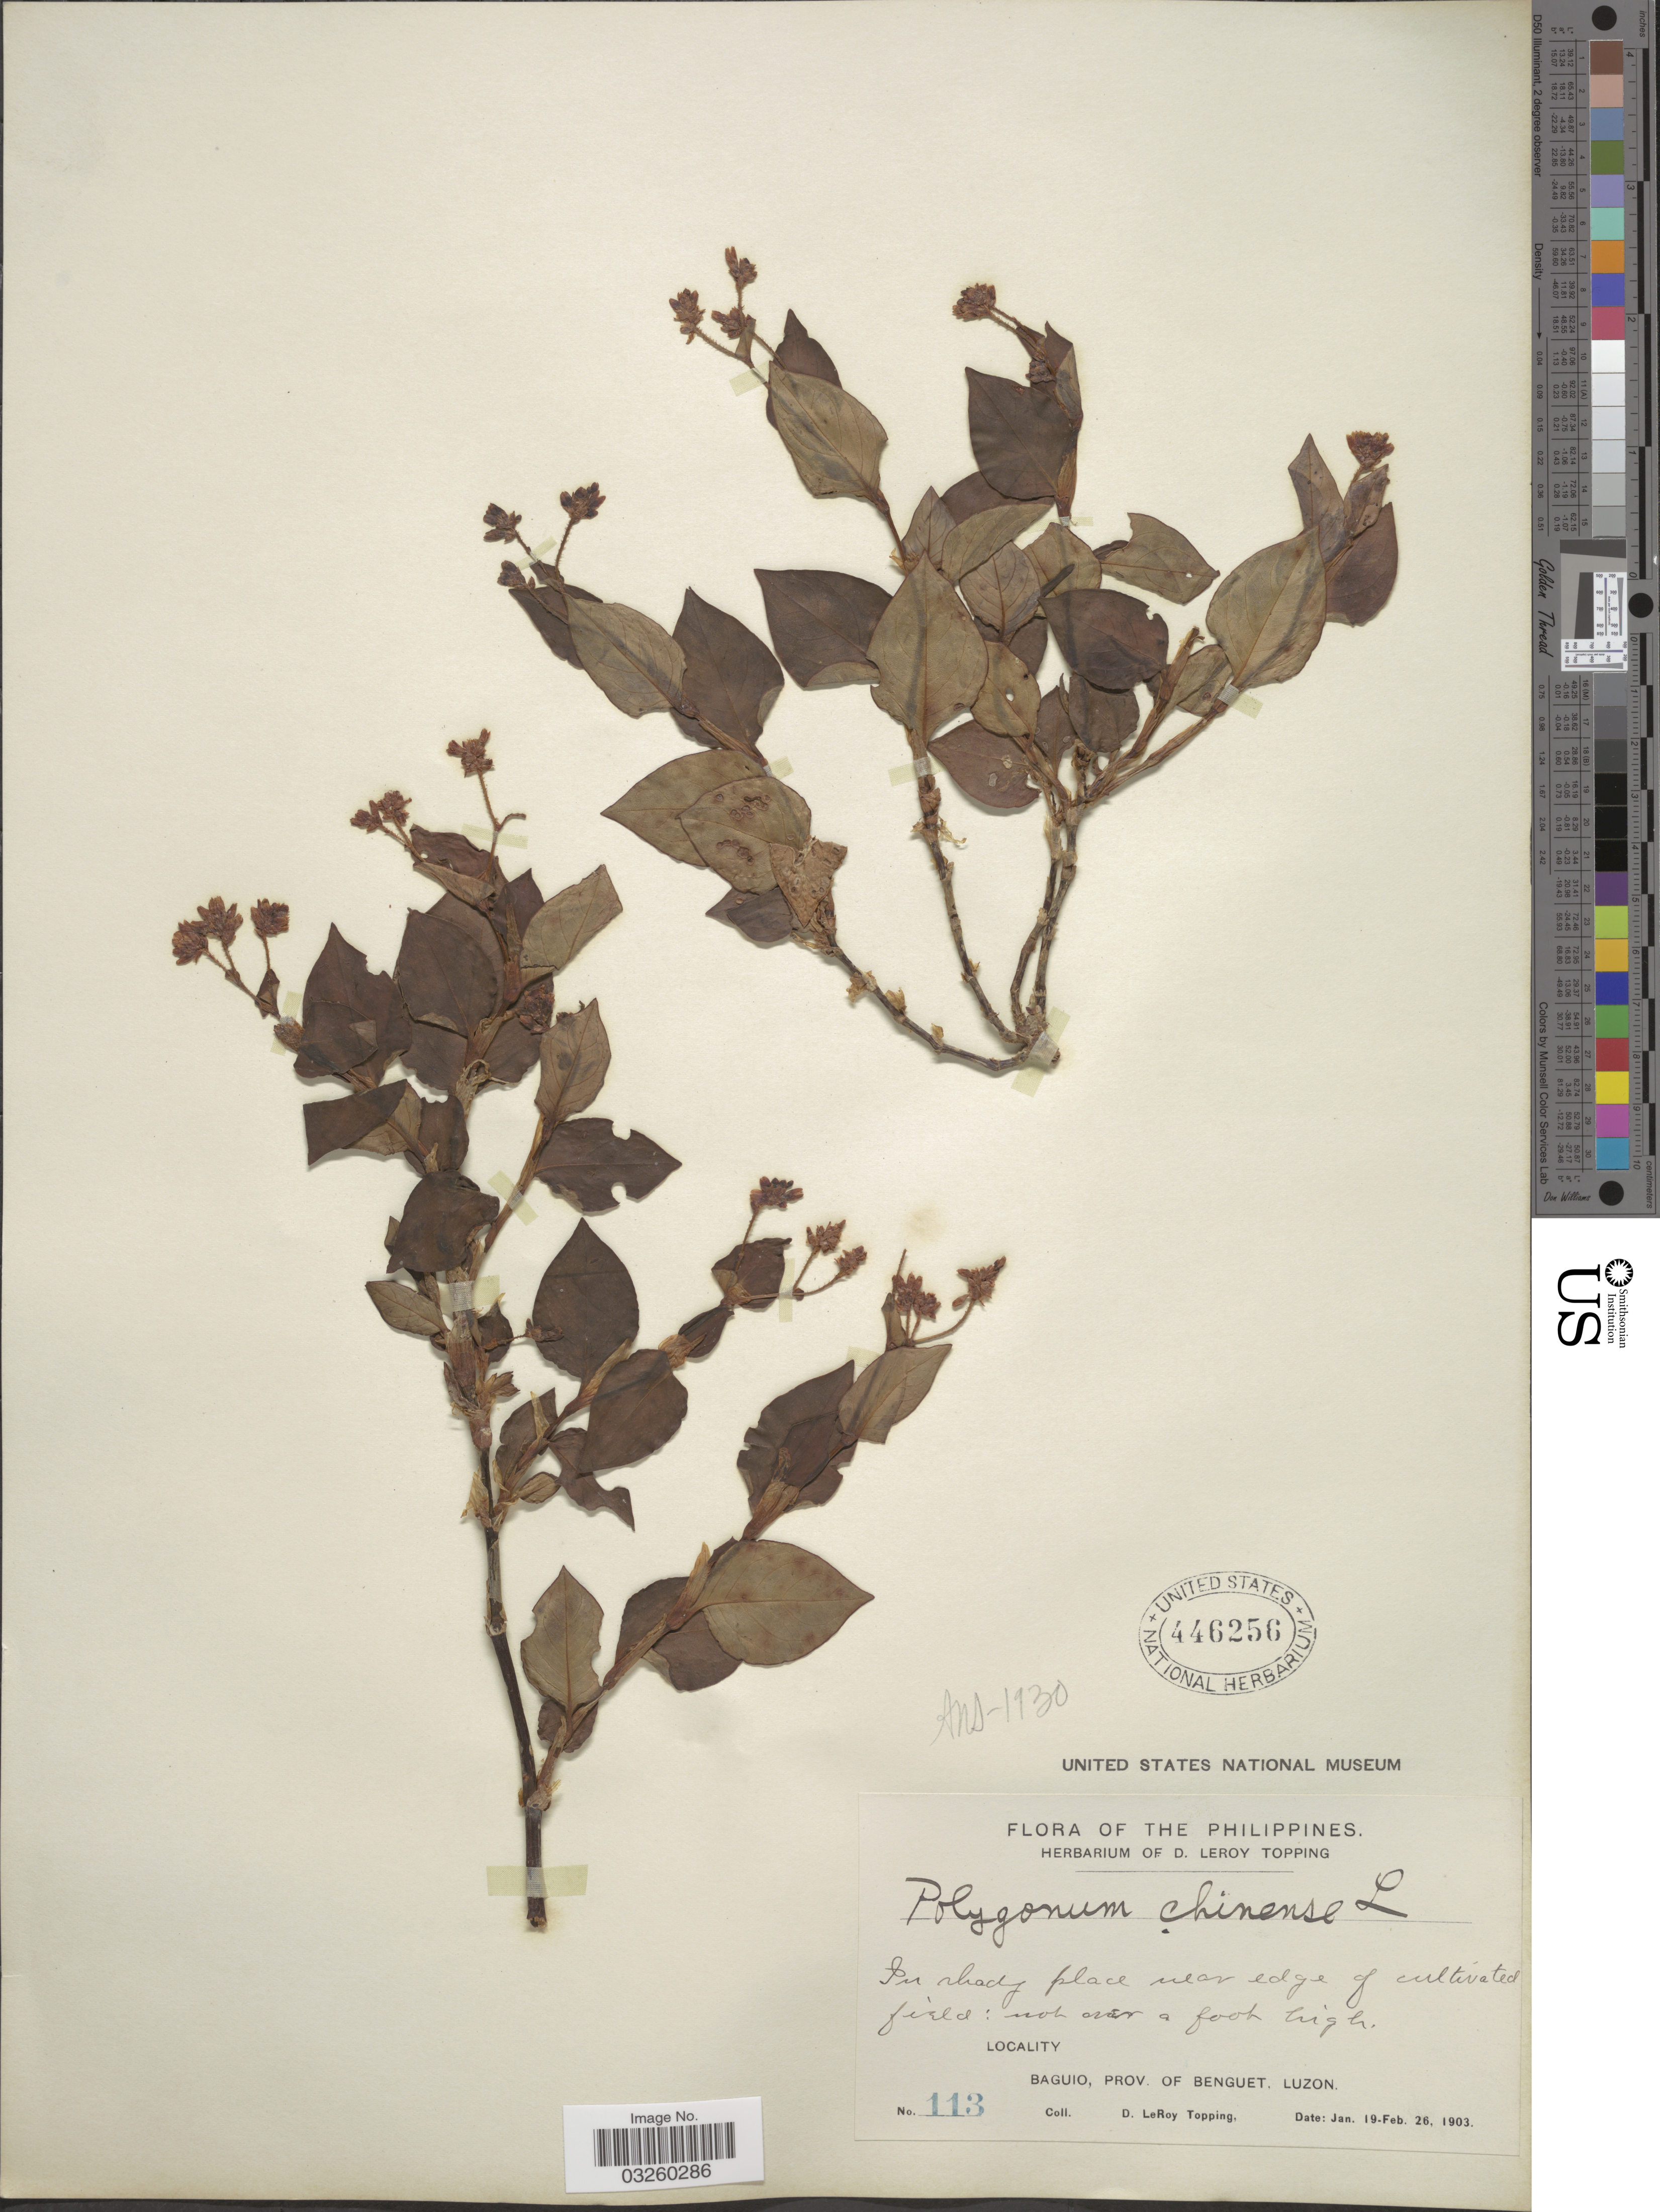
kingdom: Plantae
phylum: Tracheophyta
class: Magnoliopsida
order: Caryophyllales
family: Polygonaceae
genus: Polygonum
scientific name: Polygonum chinense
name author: L.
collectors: D. L. Topping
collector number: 113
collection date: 1903-01-19/1903-02-26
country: Philippines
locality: In shady place near edge of cultivated field. Baguio, Prov. of Benguet, Luzon.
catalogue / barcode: US 446256